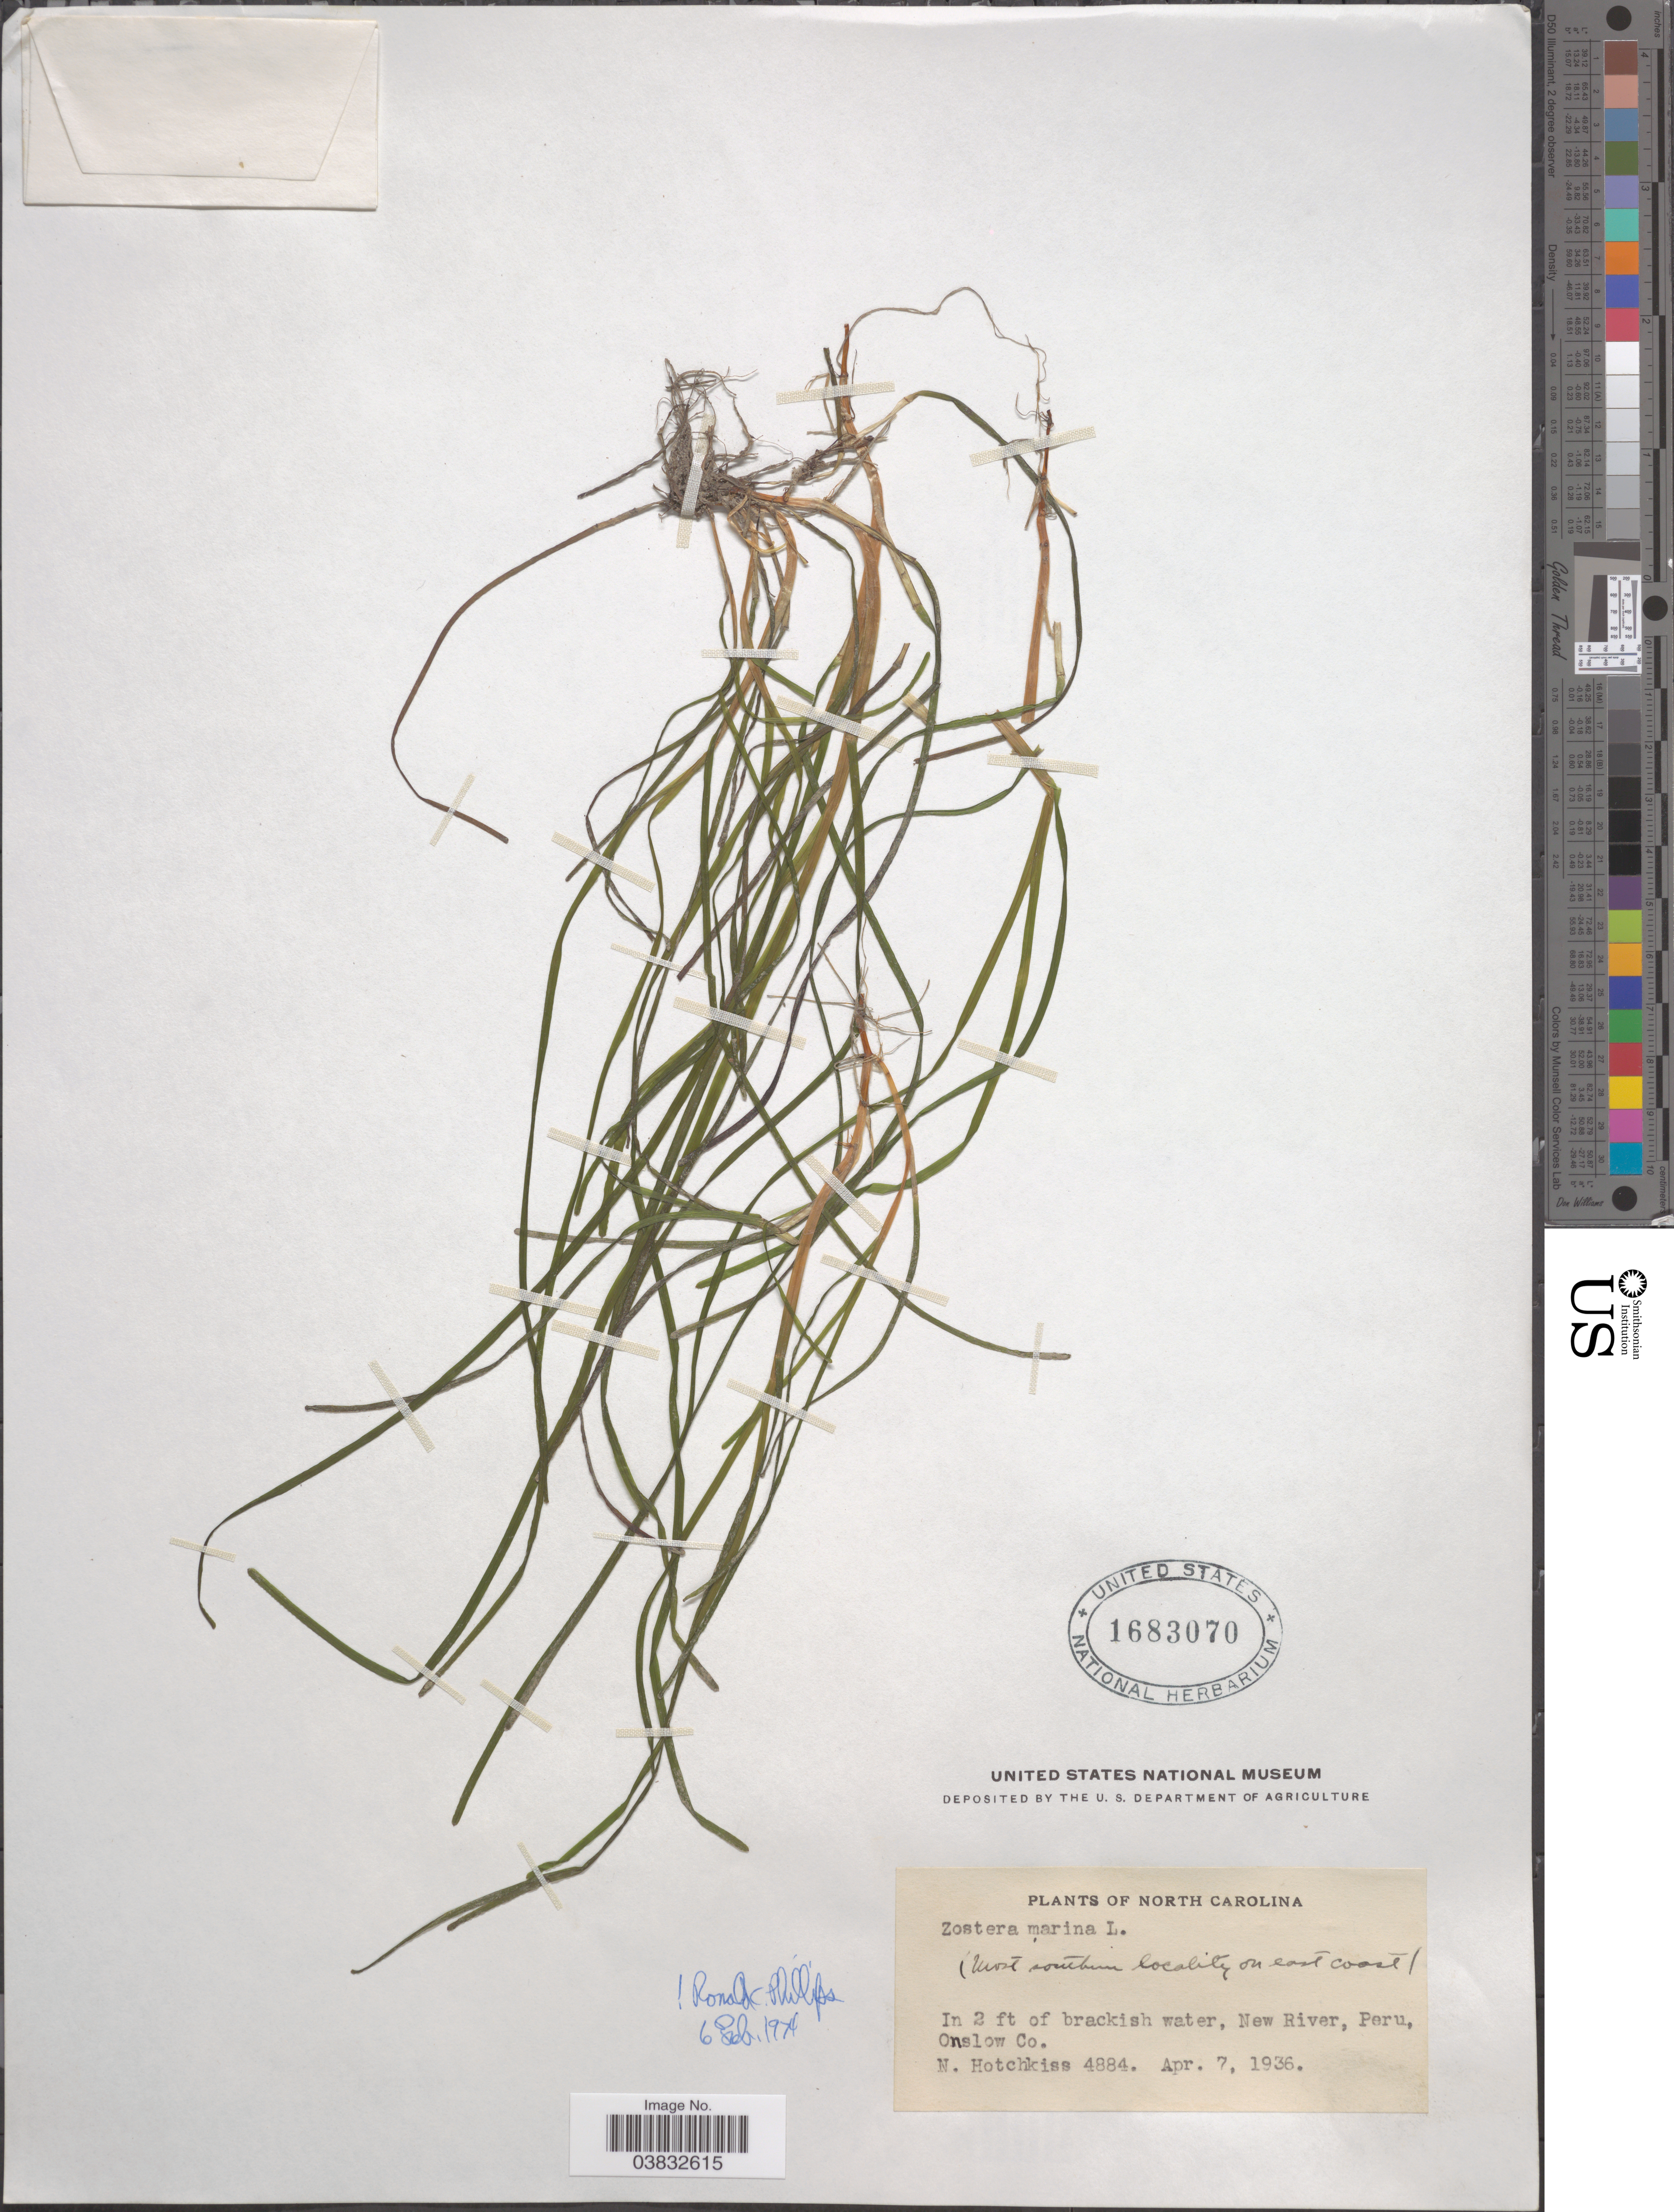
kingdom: Plantae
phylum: Tracheophyta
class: Liliopsida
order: Alismatales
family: Zosteraceae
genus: Zostera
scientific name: Zostera marina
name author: L.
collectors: N. Hotchkiss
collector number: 4884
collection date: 1936-04-07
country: United States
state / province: North Carolina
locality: New River, Peru, Onslow Co.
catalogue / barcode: US 1683070